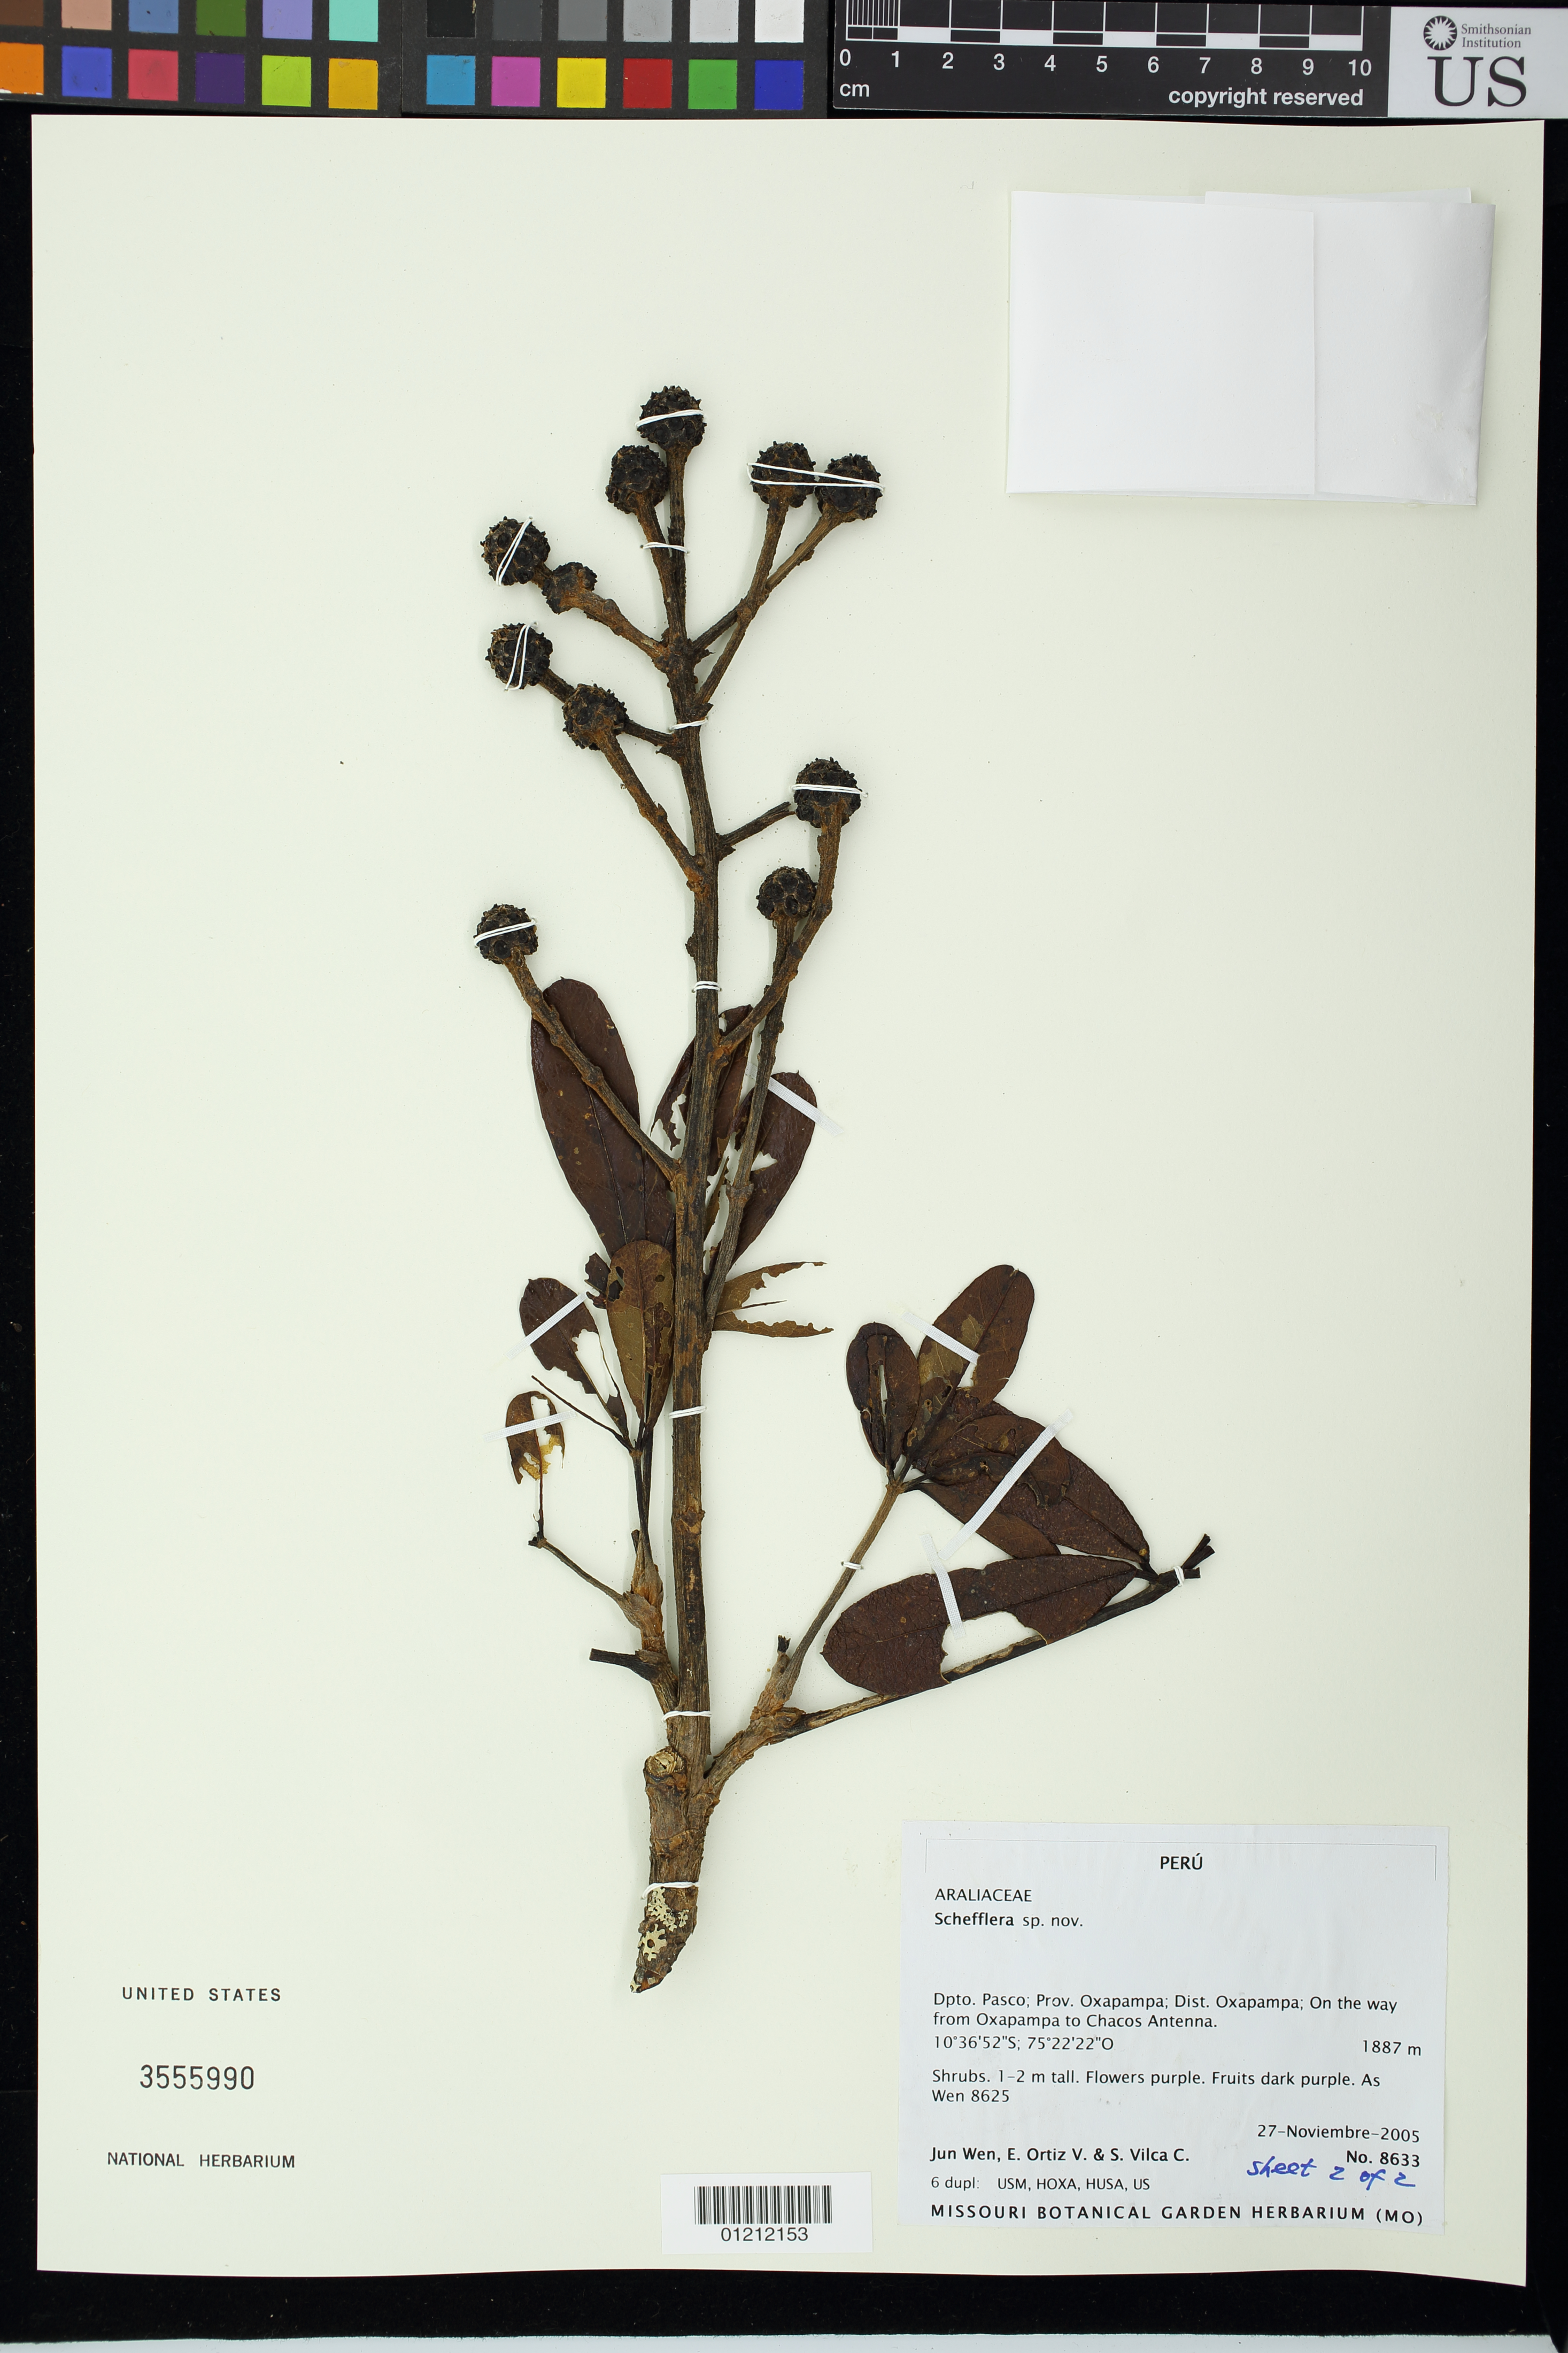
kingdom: Plantae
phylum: Tracheophyta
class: Magnoliopsida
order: Apiales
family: Araliaceae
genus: Schefflera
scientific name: Schefflera sp.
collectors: J. Wen, E. Ortiz & S. Vilca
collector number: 8633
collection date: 2005-11-27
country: Peru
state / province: Pasco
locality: Prov. Oxapampa; Dist. Oxampama; On way from Oxapampa to Chacos Antenna.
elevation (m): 1887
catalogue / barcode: US 3555990